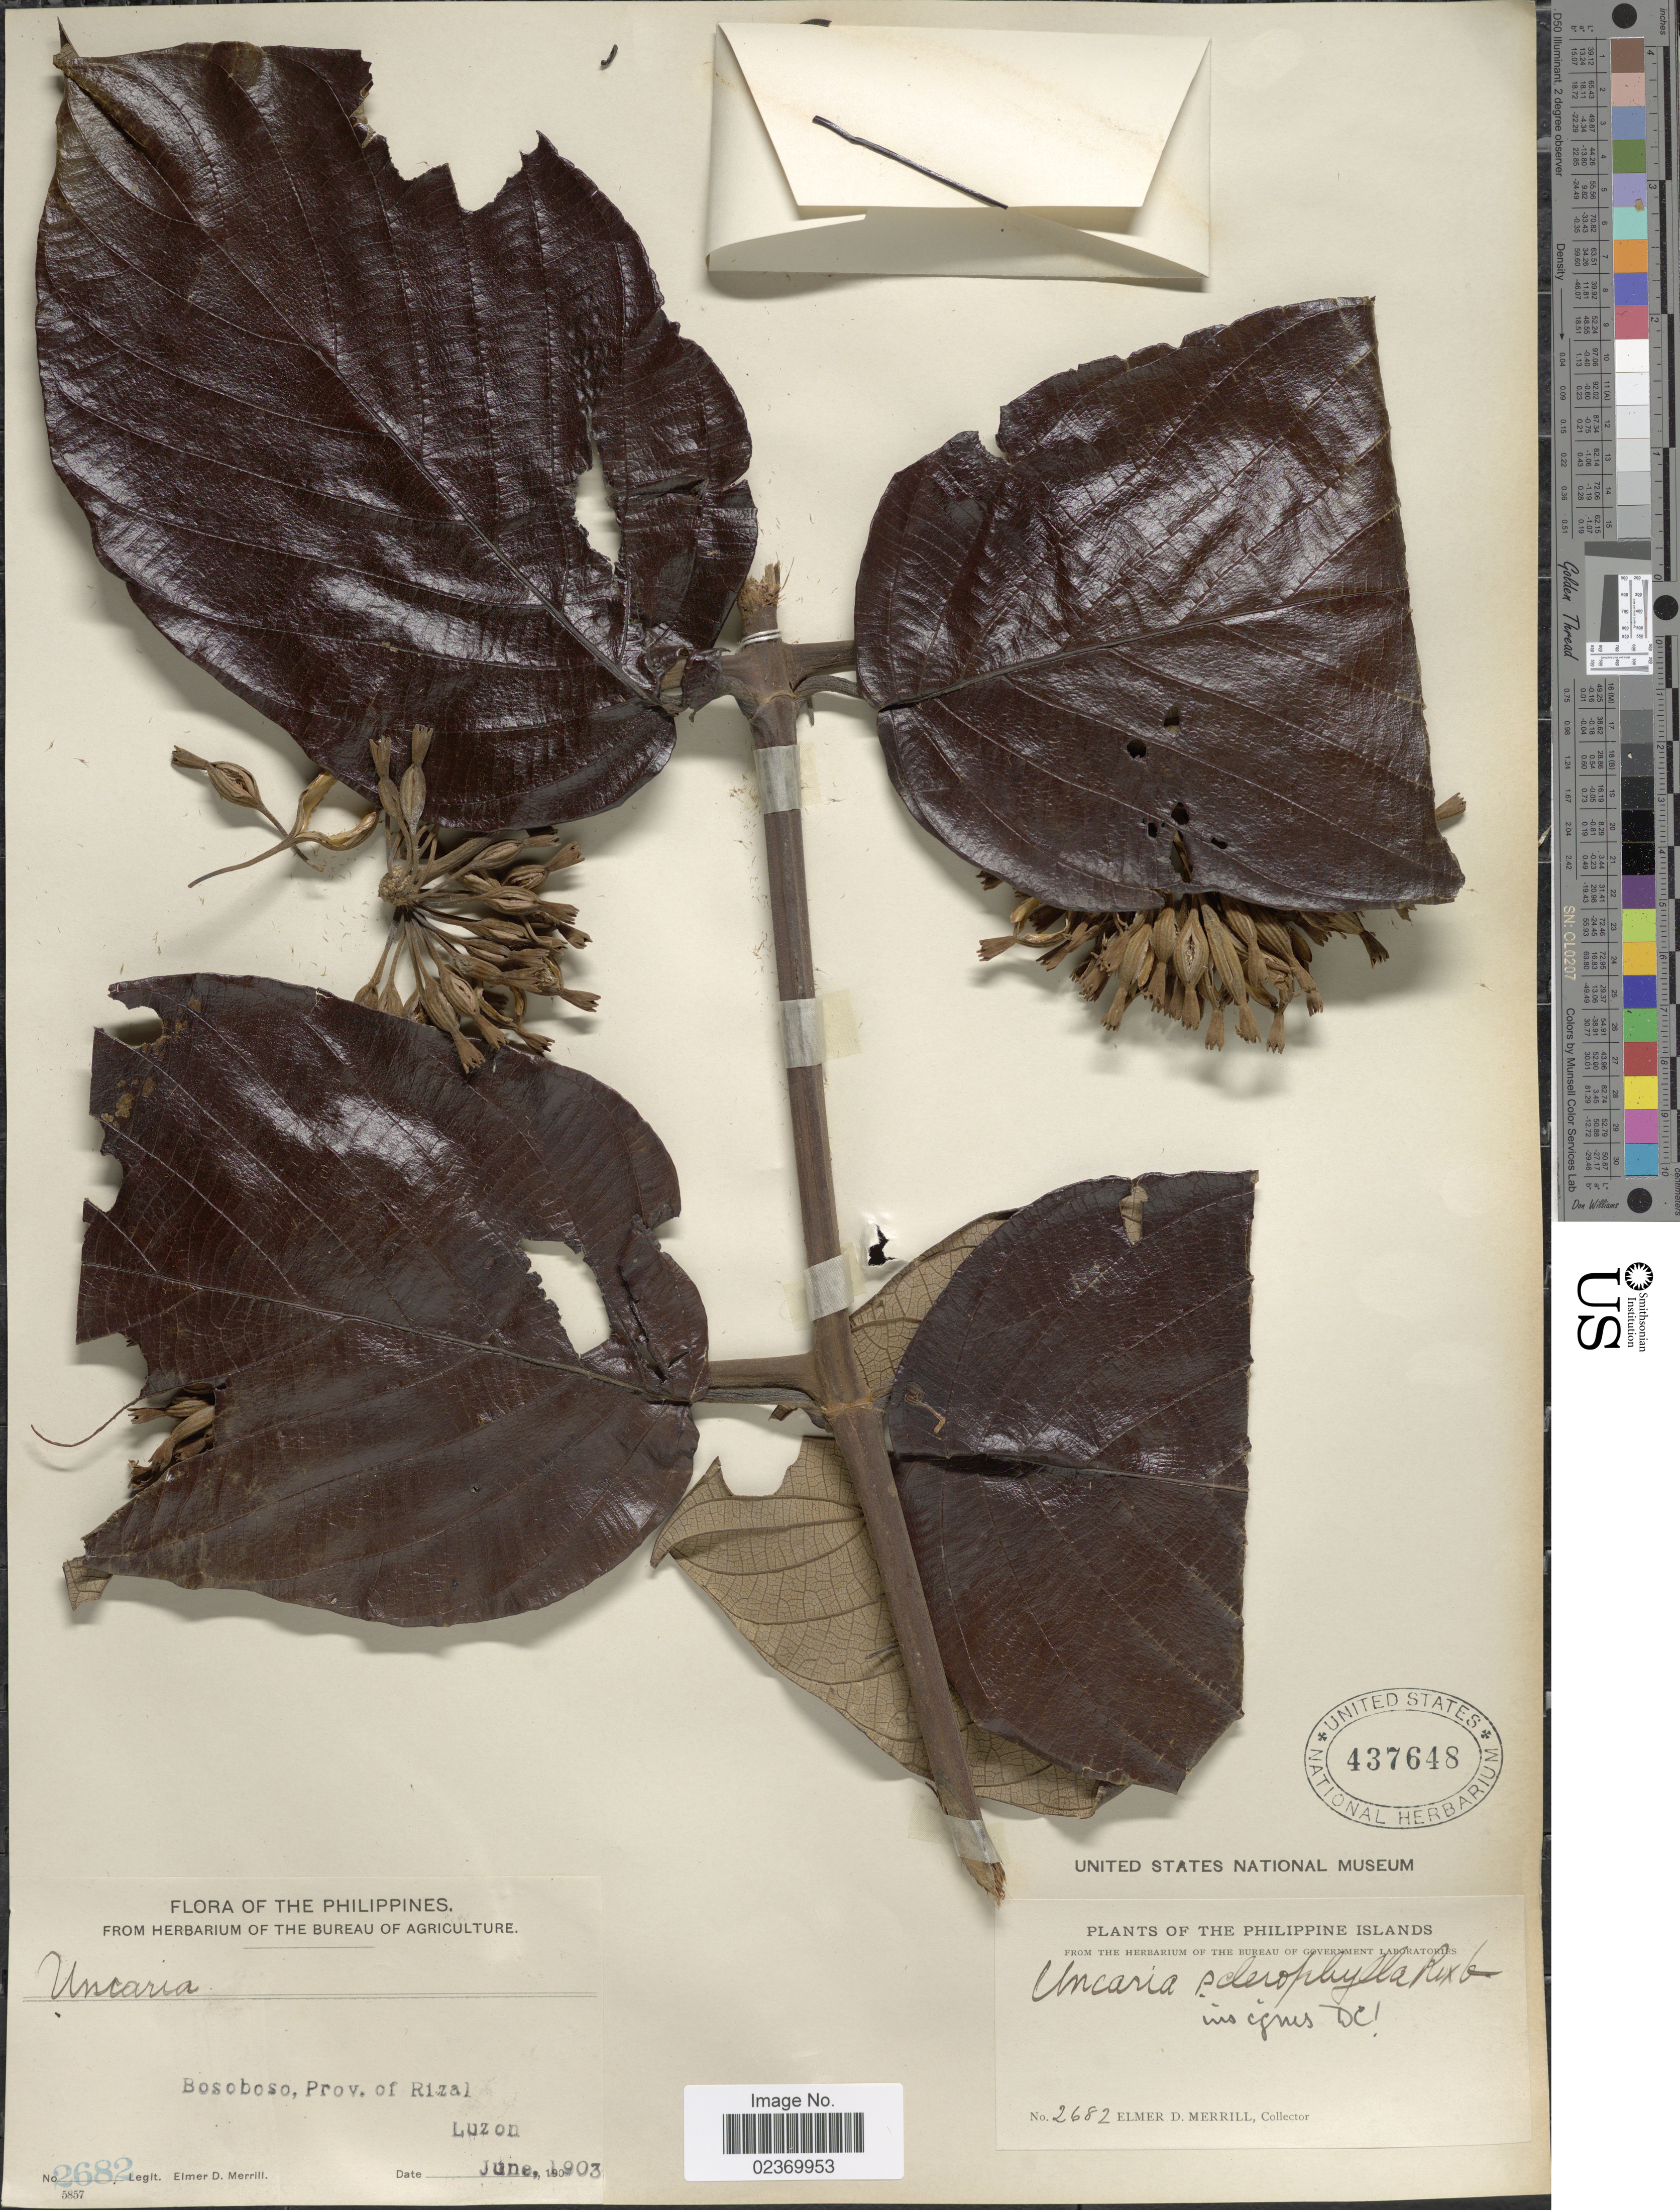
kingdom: Plantae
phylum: Tracheophyta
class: Magnoliopsida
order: Gentianales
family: Rubiaceae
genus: Uncaria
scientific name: Uncaria insignis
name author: Bartl. ex DC.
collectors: E. D. Merrill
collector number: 2682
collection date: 1903-06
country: Philippines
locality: The Philippine Islands, Bosoboso, Prov. of Rizal, Luzon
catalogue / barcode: US 437648